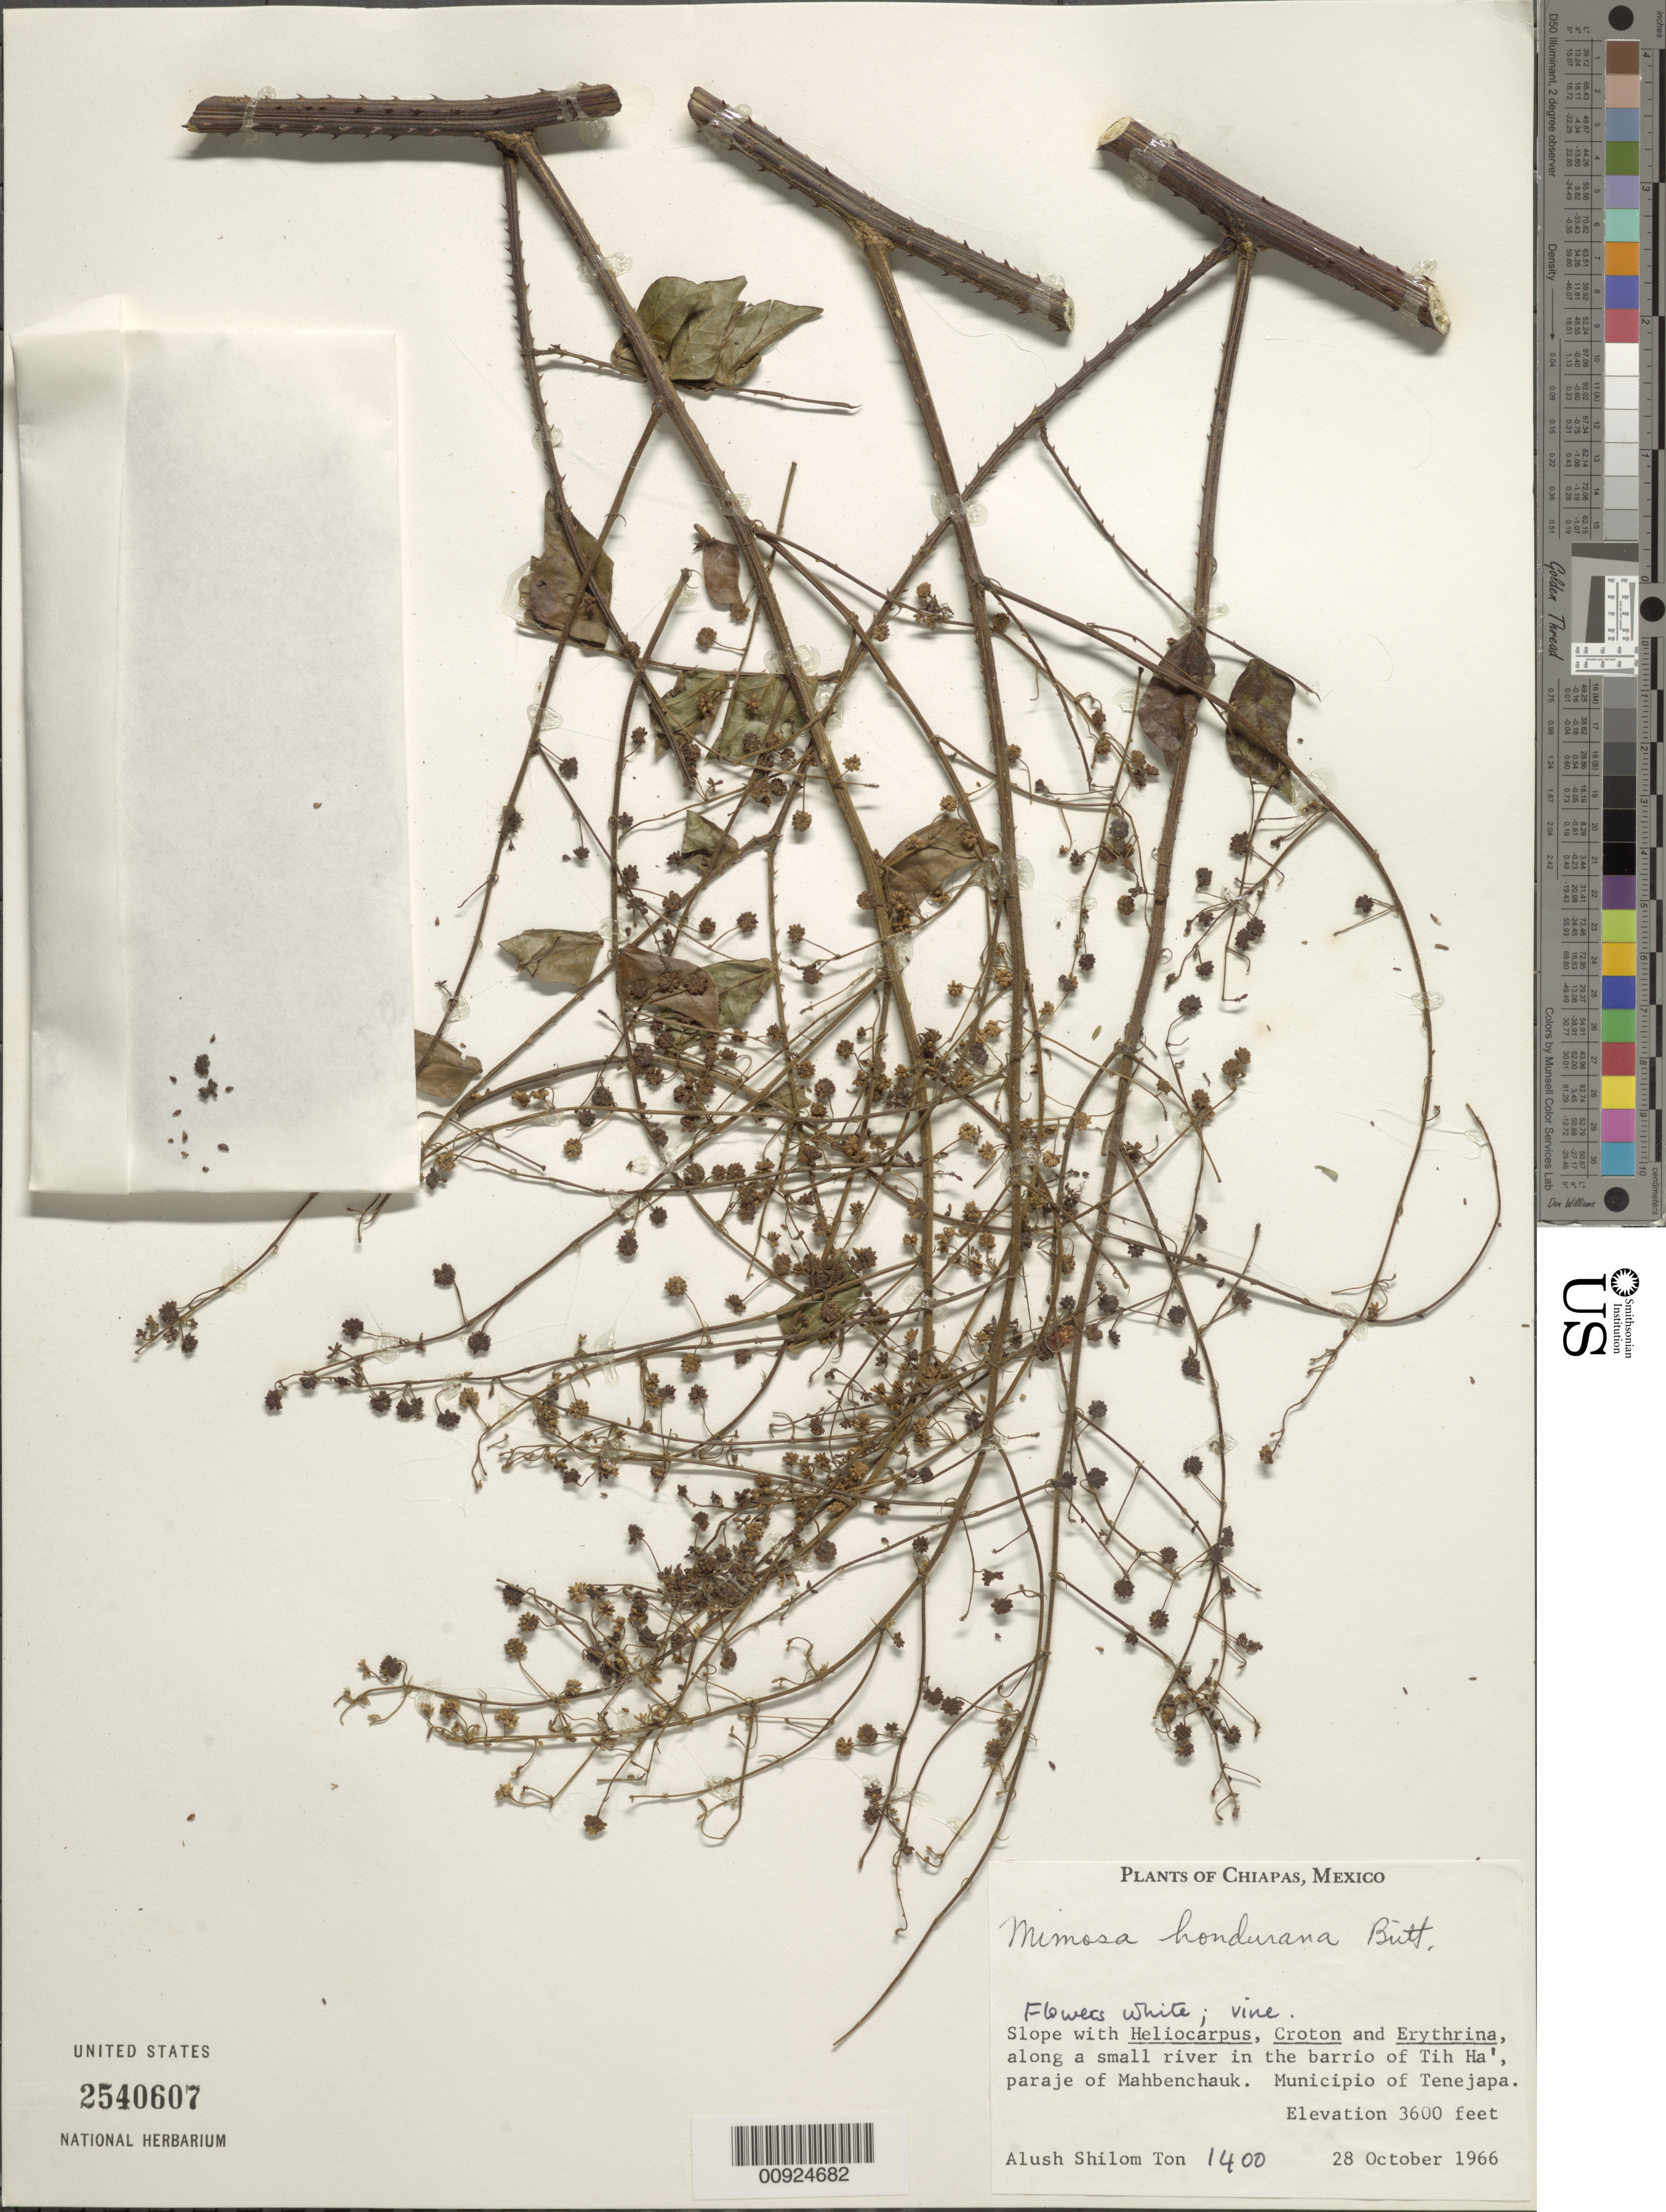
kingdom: Plantae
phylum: Tracheophyta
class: Magnoliopsida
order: Fabales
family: Fabaceae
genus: Mimosa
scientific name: Mimosa hondurana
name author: Britton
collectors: A. Shilom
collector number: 1400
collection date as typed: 28 Oct 1966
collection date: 1966-10-28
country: Mexico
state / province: Chiapas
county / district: Tenejapa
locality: Along a small river in the Barrio of Tih Ha' paraje of Mahbenchauk. Municipio of Tenejapa, Chiapas.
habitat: Slope with Heliocarpus, Croton and Erythrina, along a small river.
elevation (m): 1097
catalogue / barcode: US 2540607